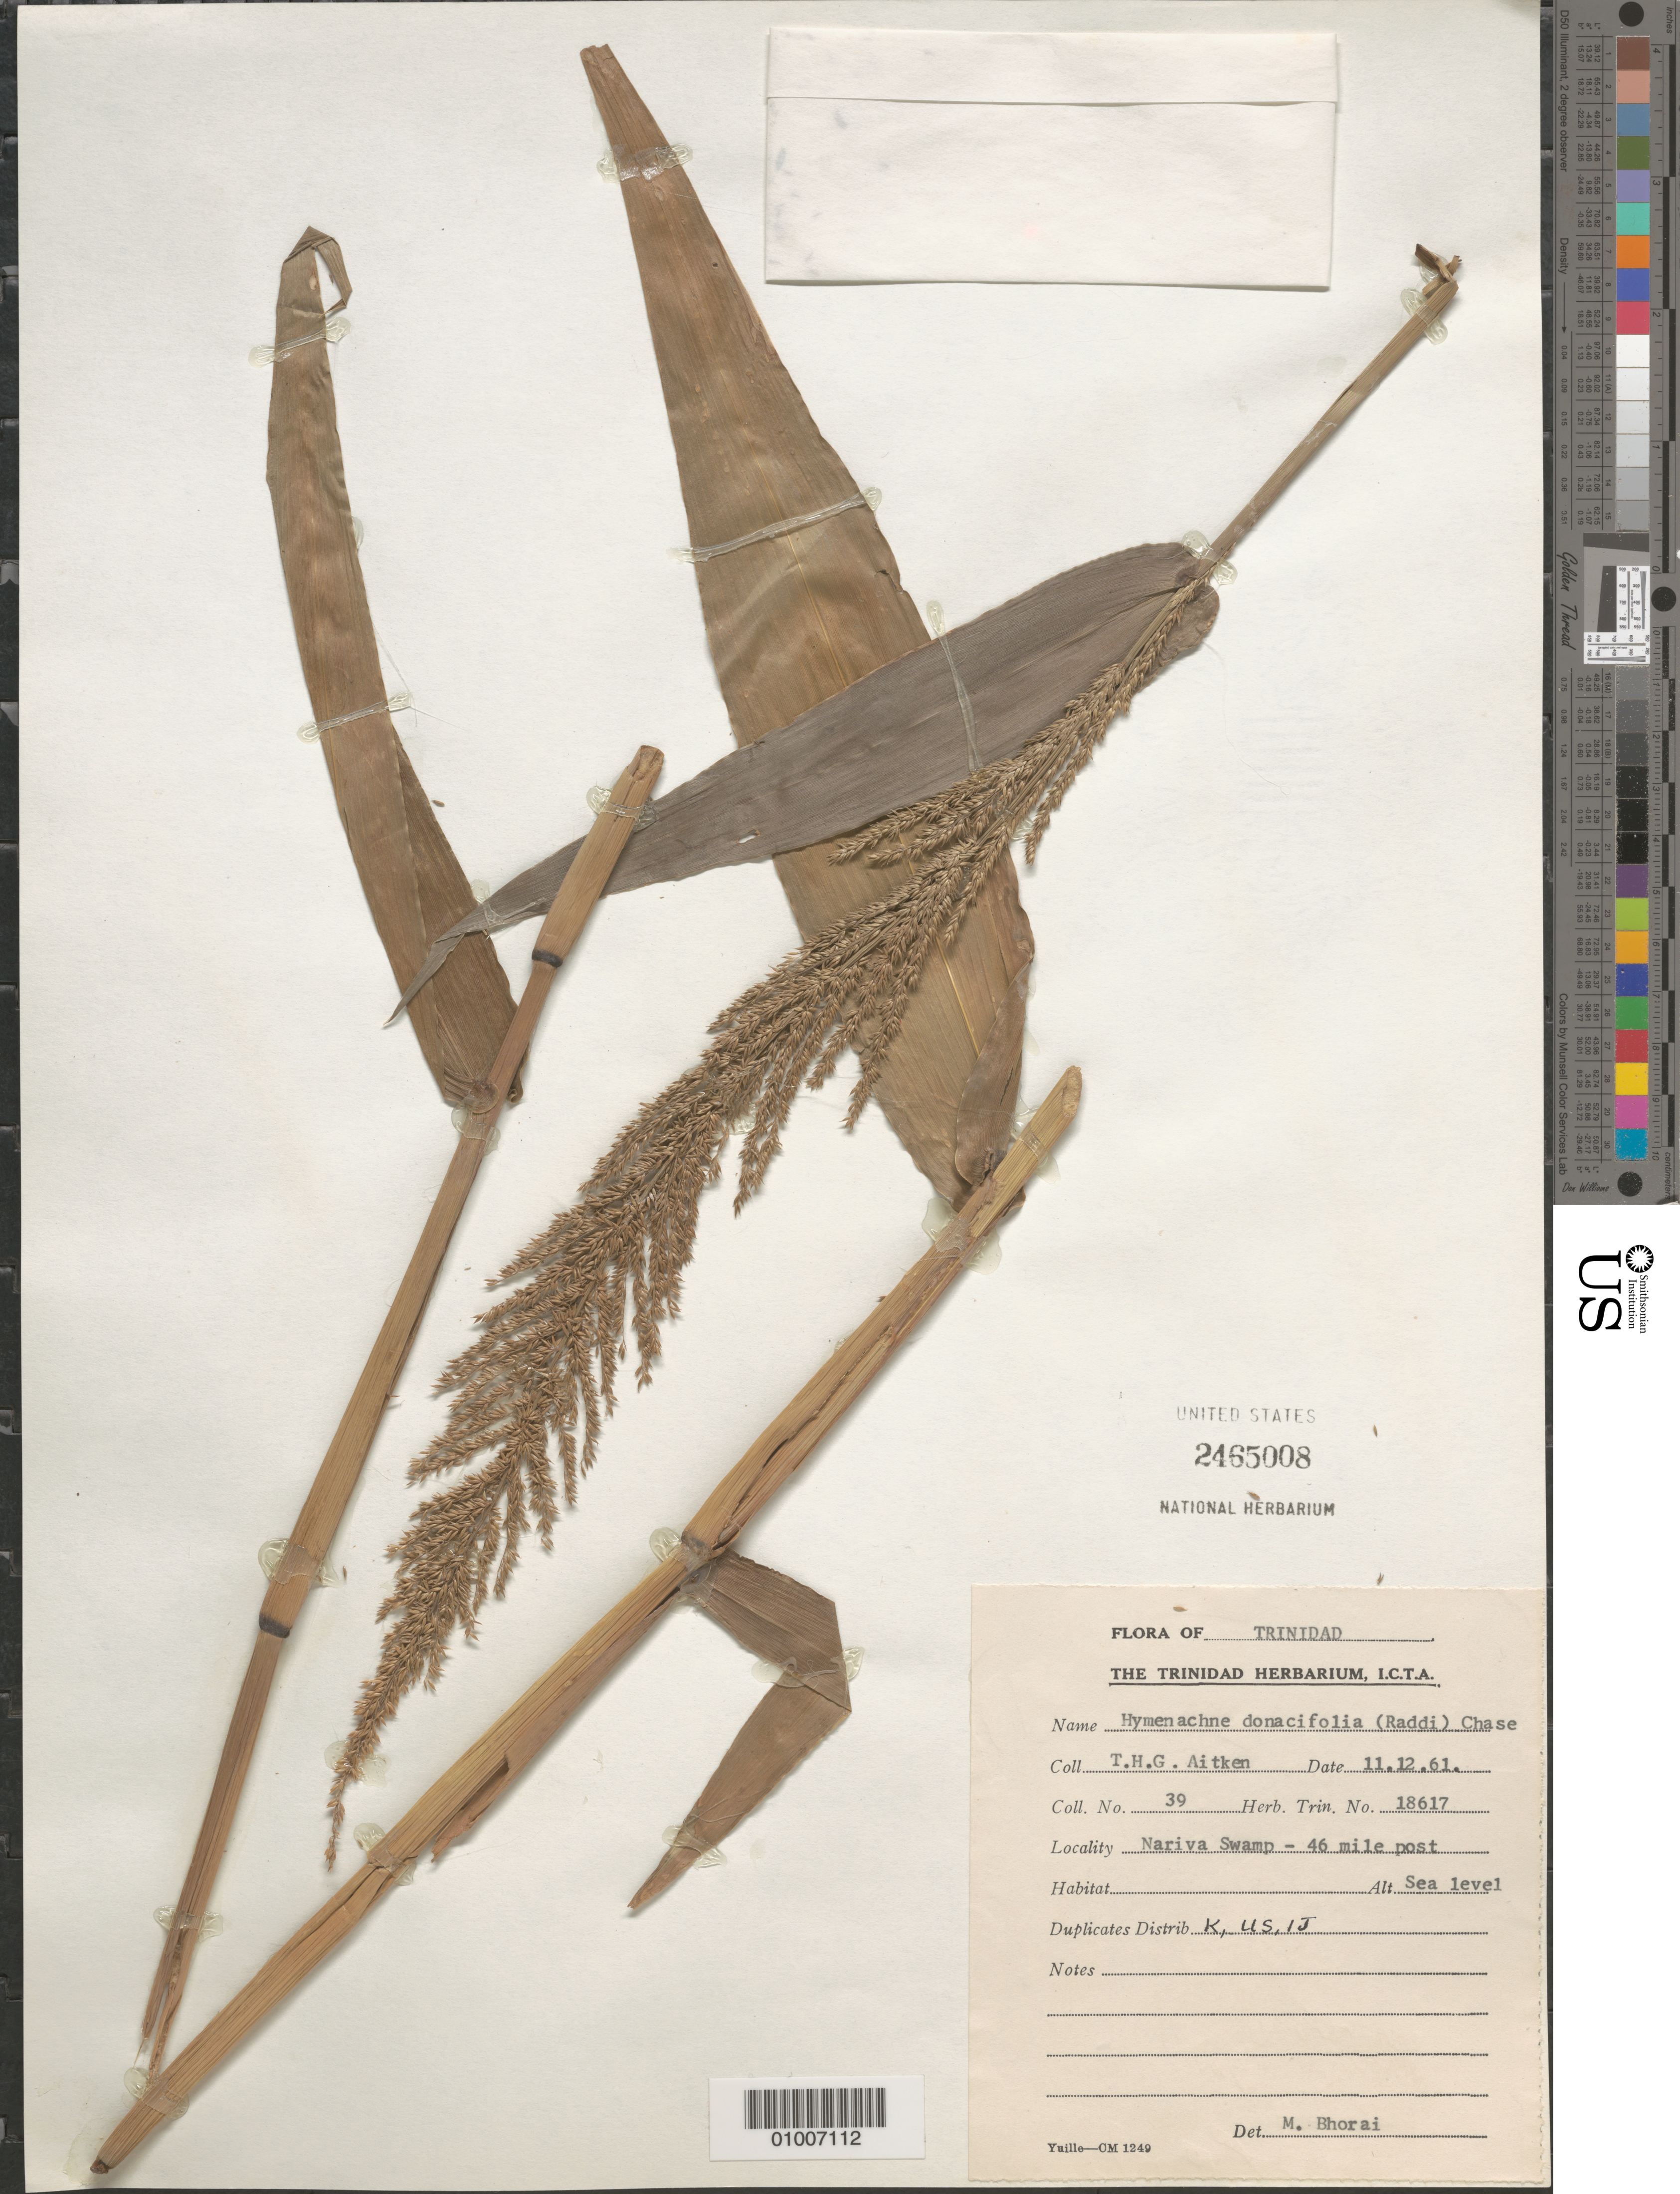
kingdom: Plantae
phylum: Tracheophyta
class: Liliopsida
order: Poales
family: Poaceae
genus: Hymenachne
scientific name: Hymenachne donacifolia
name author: (Raddi) Chase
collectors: T. Aitken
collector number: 18617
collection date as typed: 11 Dec 1960 or 12 Nov 1961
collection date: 1960-12-11 or 1961-11-12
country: Trinidad and Tobago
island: Trinidad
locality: Nariva Swamp- 46 mile post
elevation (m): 0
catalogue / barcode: US 2465008